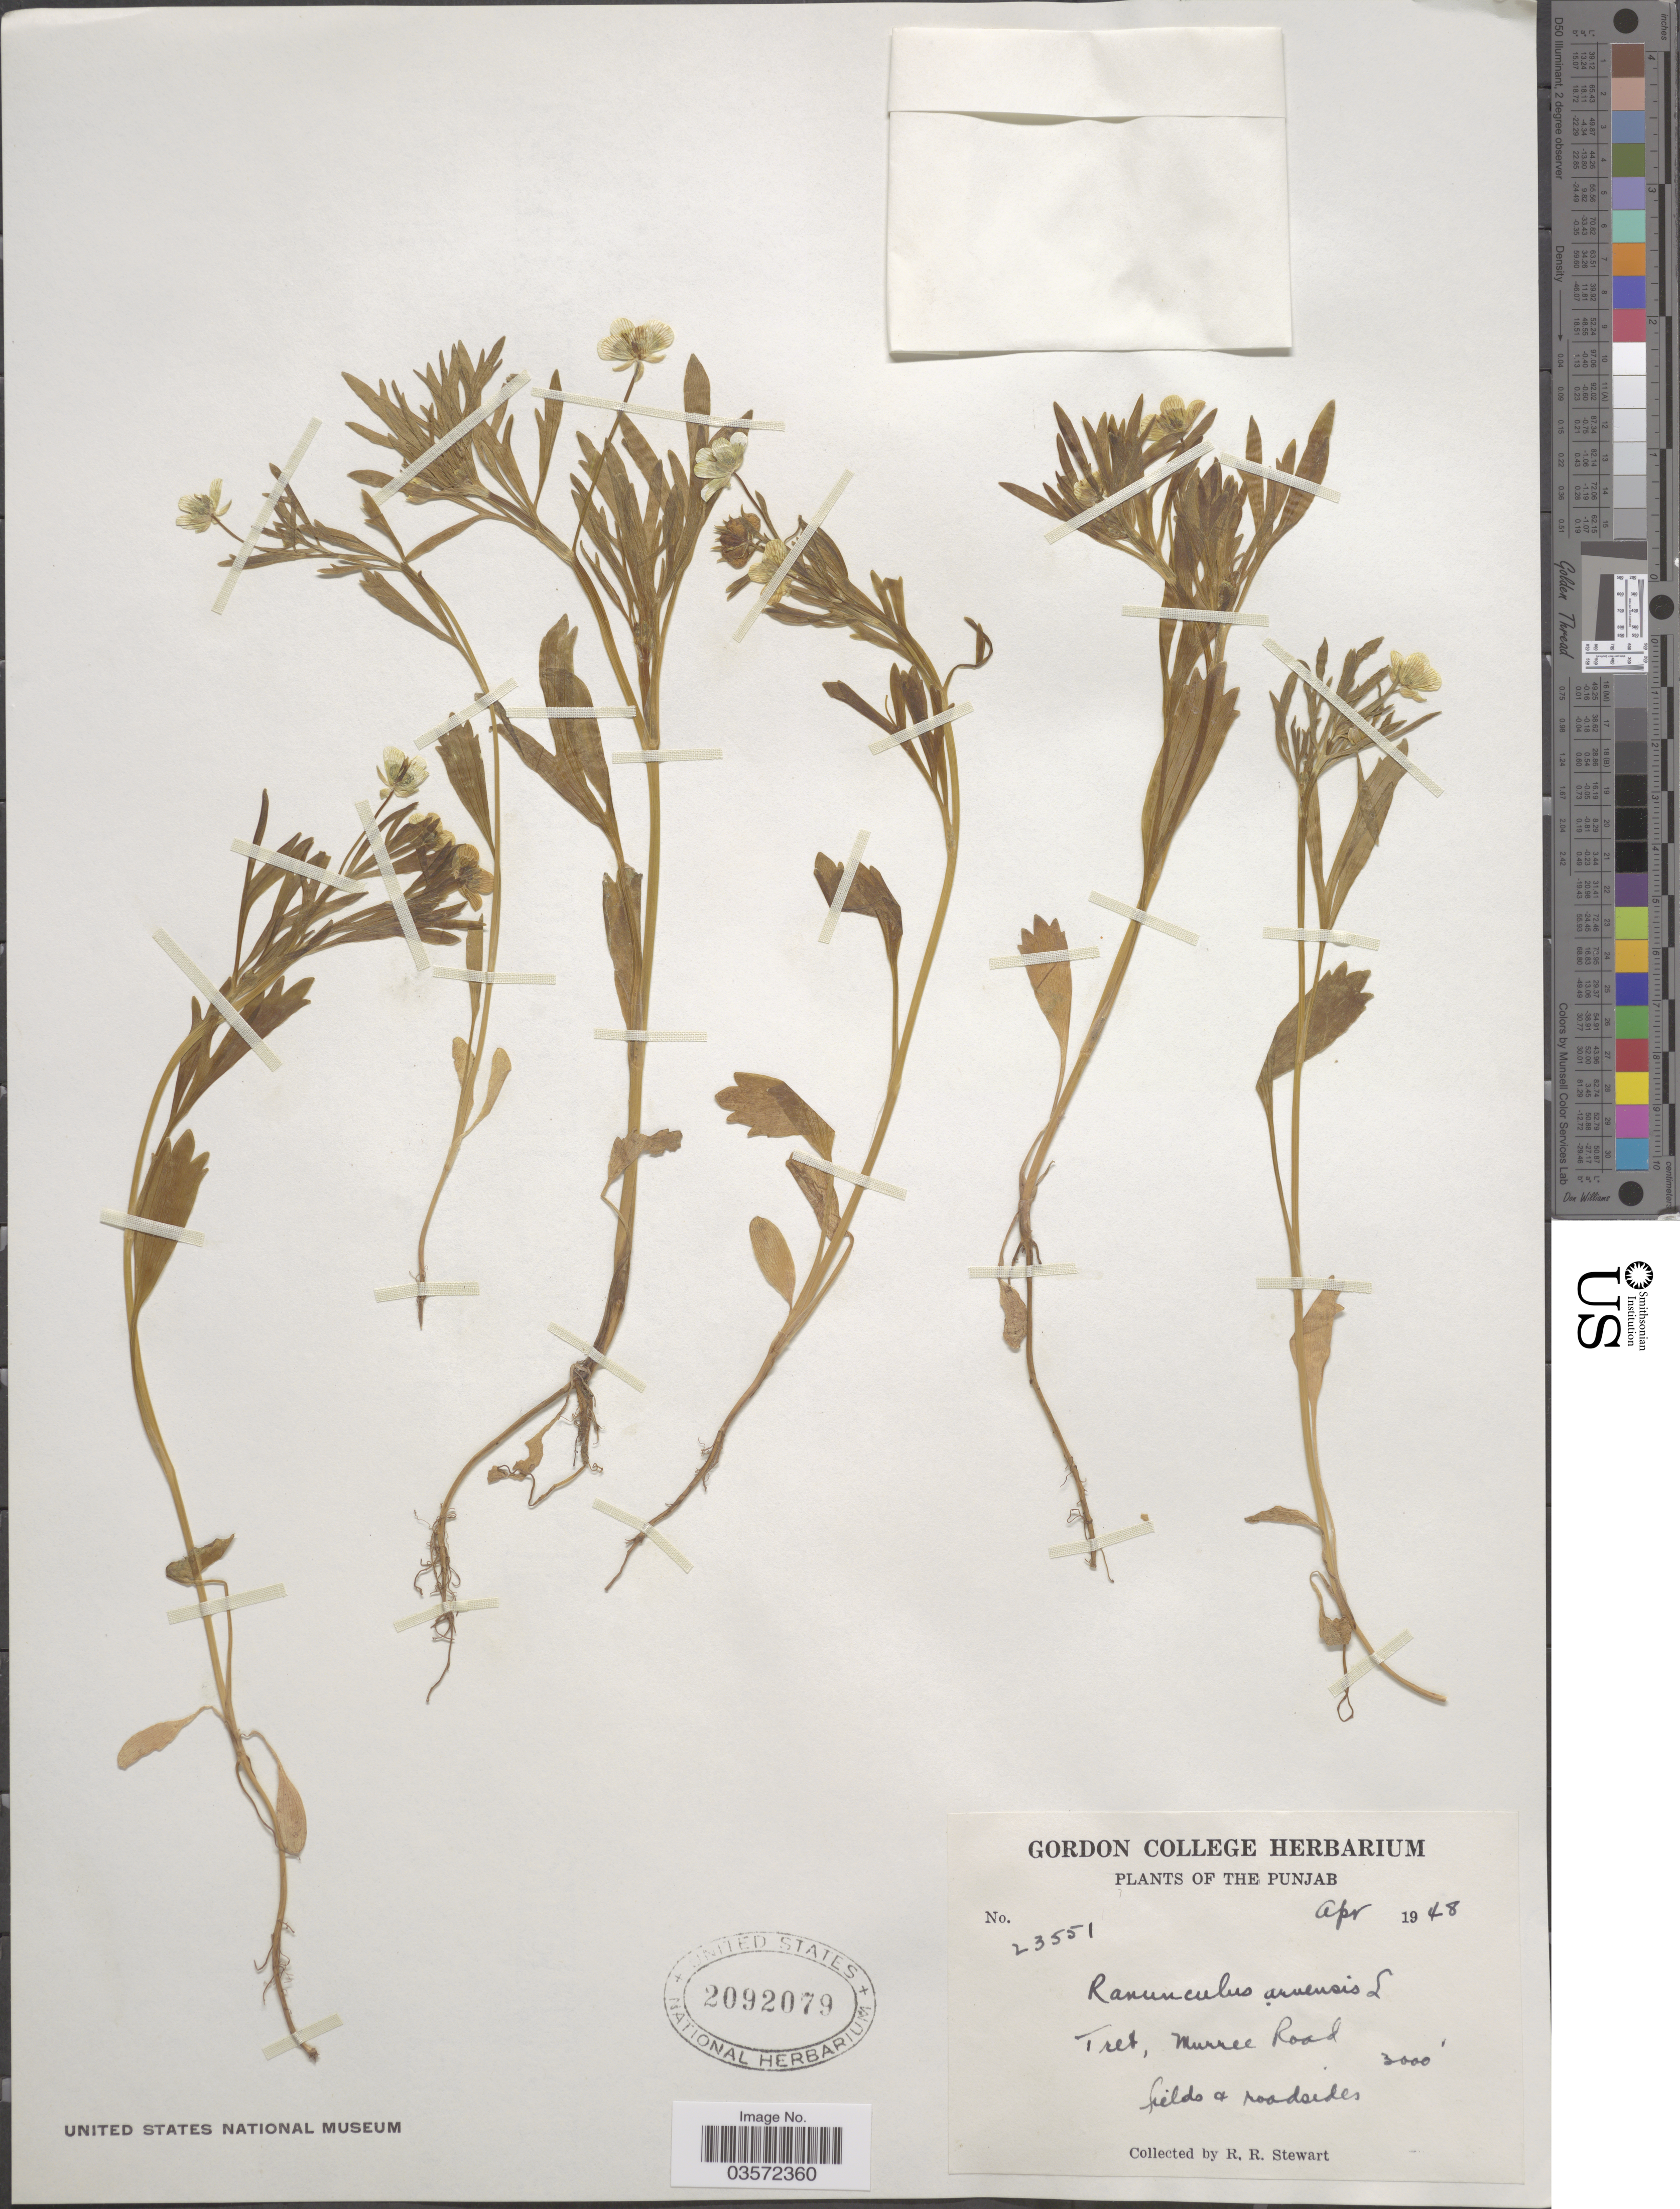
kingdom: Plantae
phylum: Tracheophyta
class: Magnoliopsida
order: Ranunculales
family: Ranunculaceae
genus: Ranunculus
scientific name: Ranunculus arvensis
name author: L.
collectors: R. Stewart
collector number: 23551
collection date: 1948-04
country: Pakistan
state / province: Punjab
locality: Tret, Murree Road.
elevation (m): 914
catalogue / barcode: US 2092079